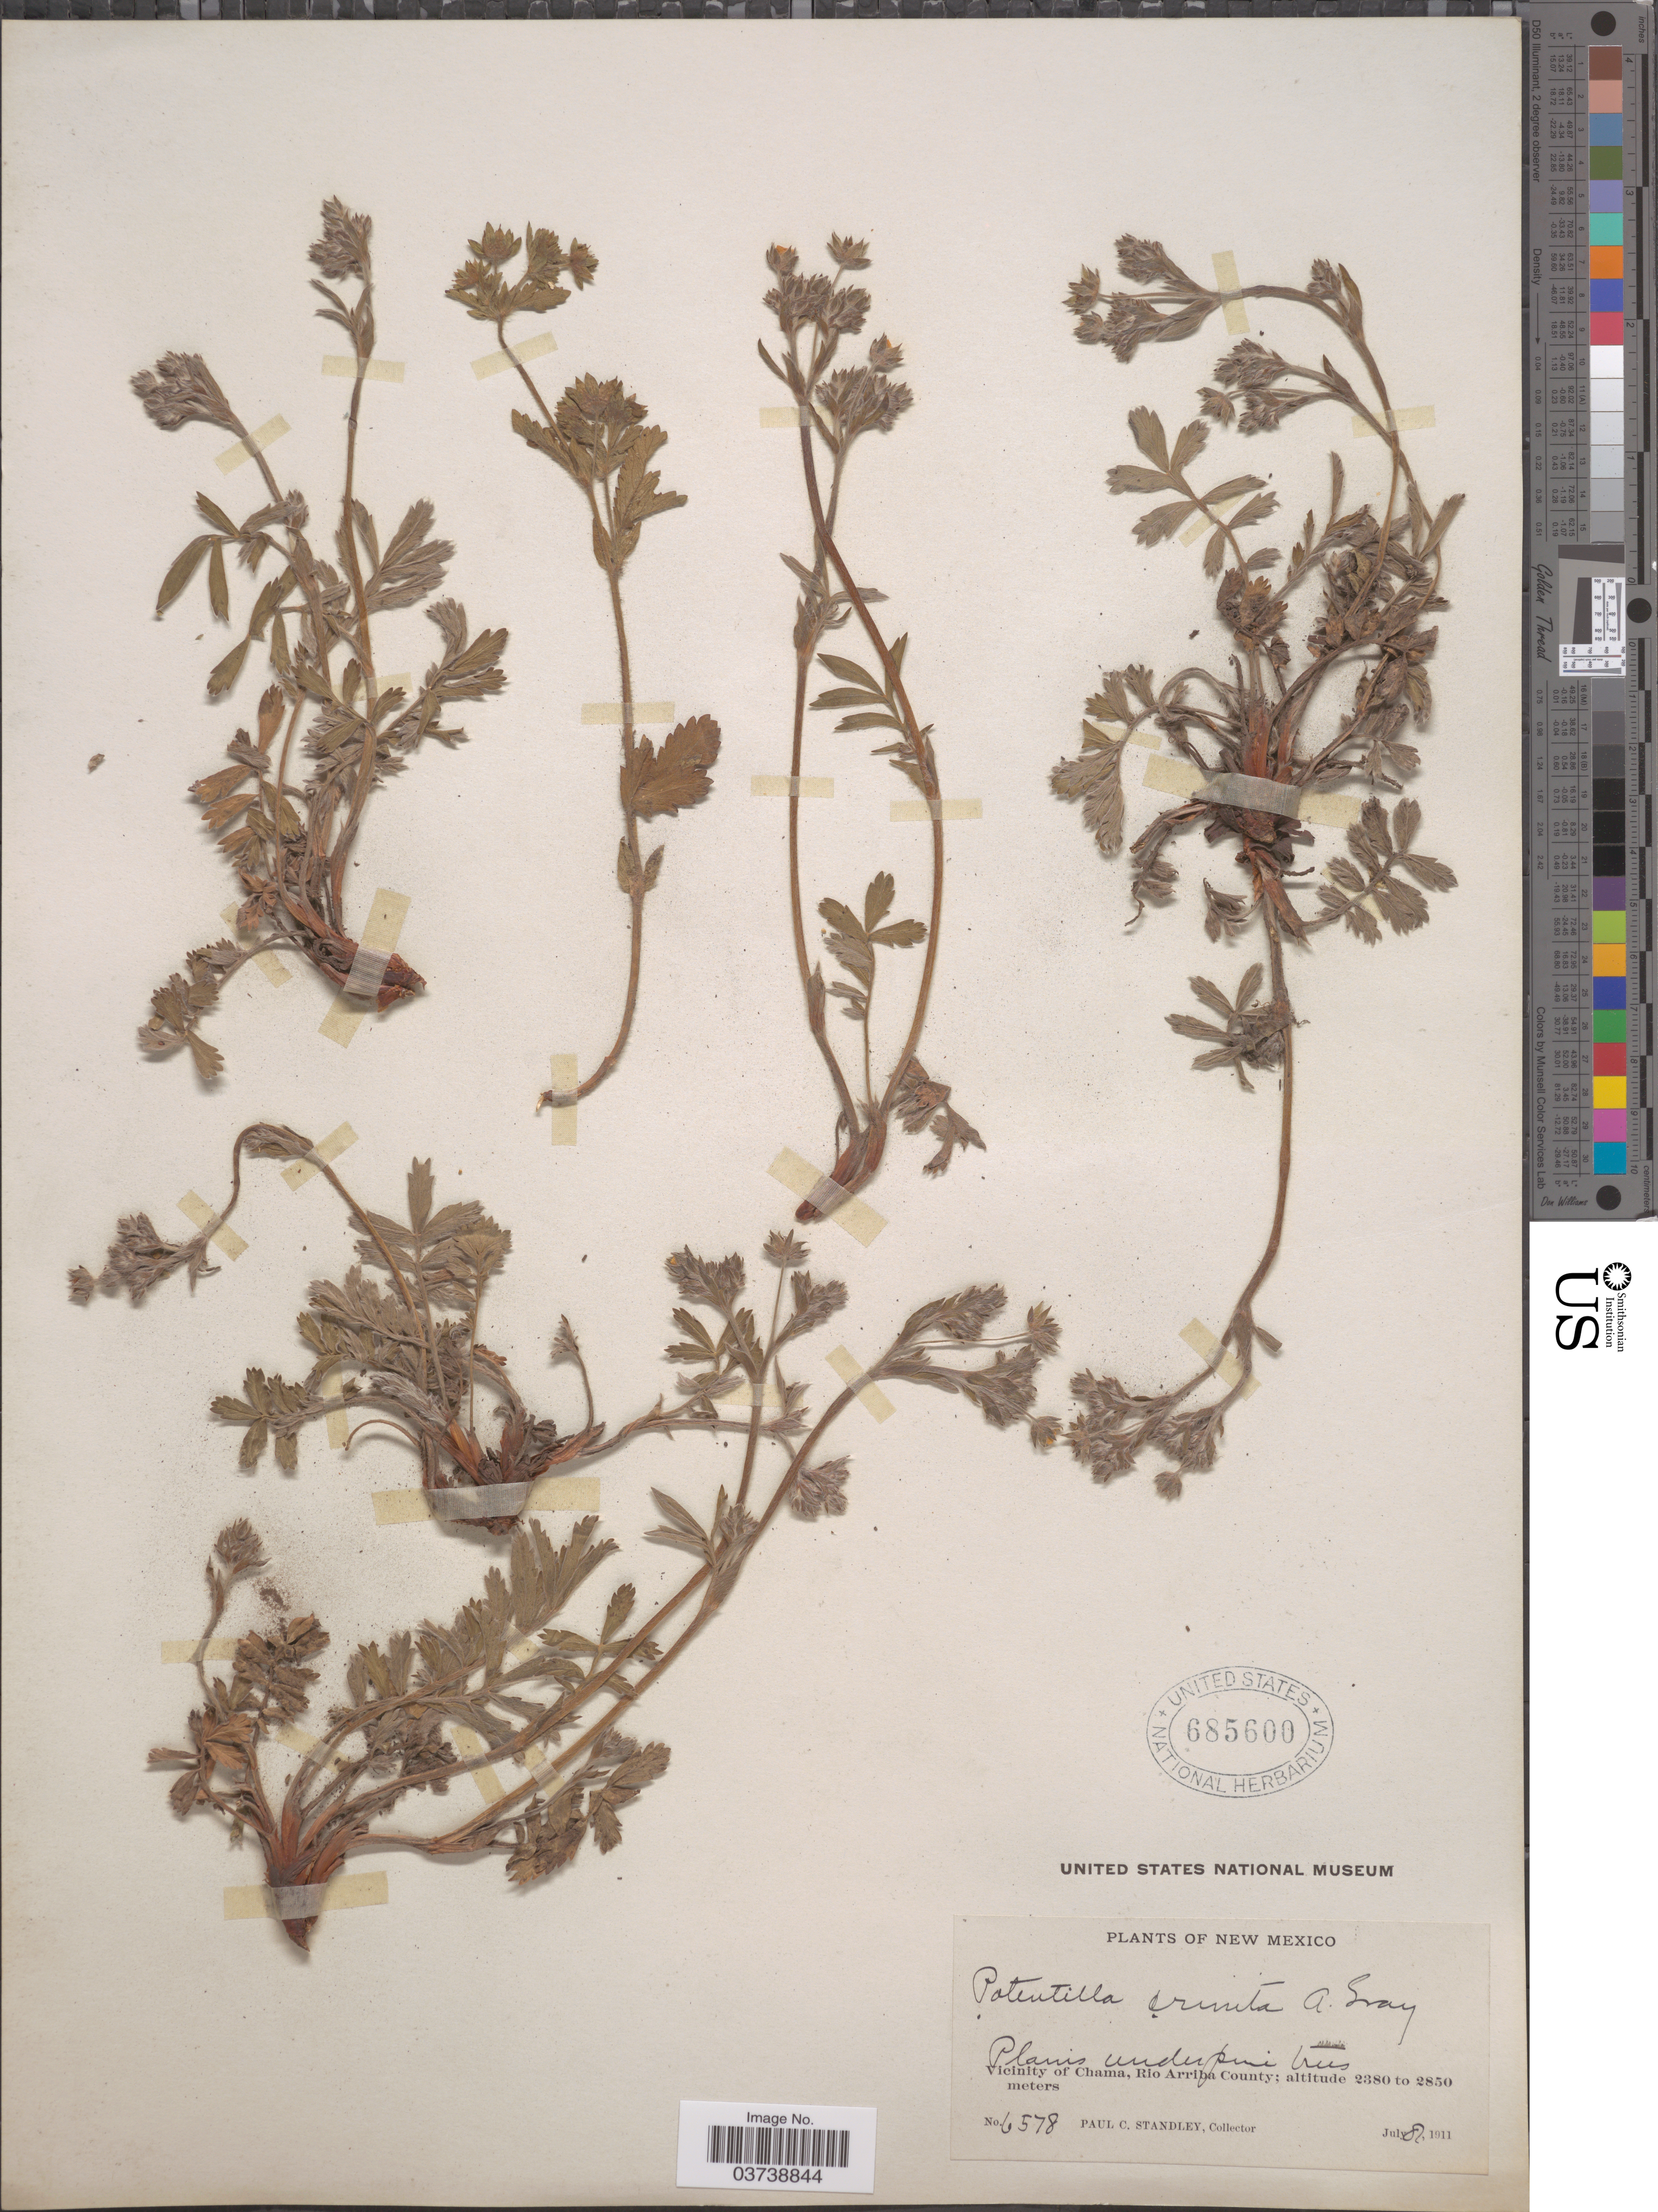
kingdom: Plantae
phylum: Tracheophyta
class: Magnoliopsida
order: Rosales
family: Rosaceae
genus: Potentilla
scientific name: Potentilla crinita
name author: A. Gray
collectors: P. C. Standley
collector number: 6578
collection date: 1911-07-08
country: United States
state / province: New Mexico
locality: Vicinity of Chama, Rio Arriba County.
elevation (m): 2380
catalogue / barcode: US 685600